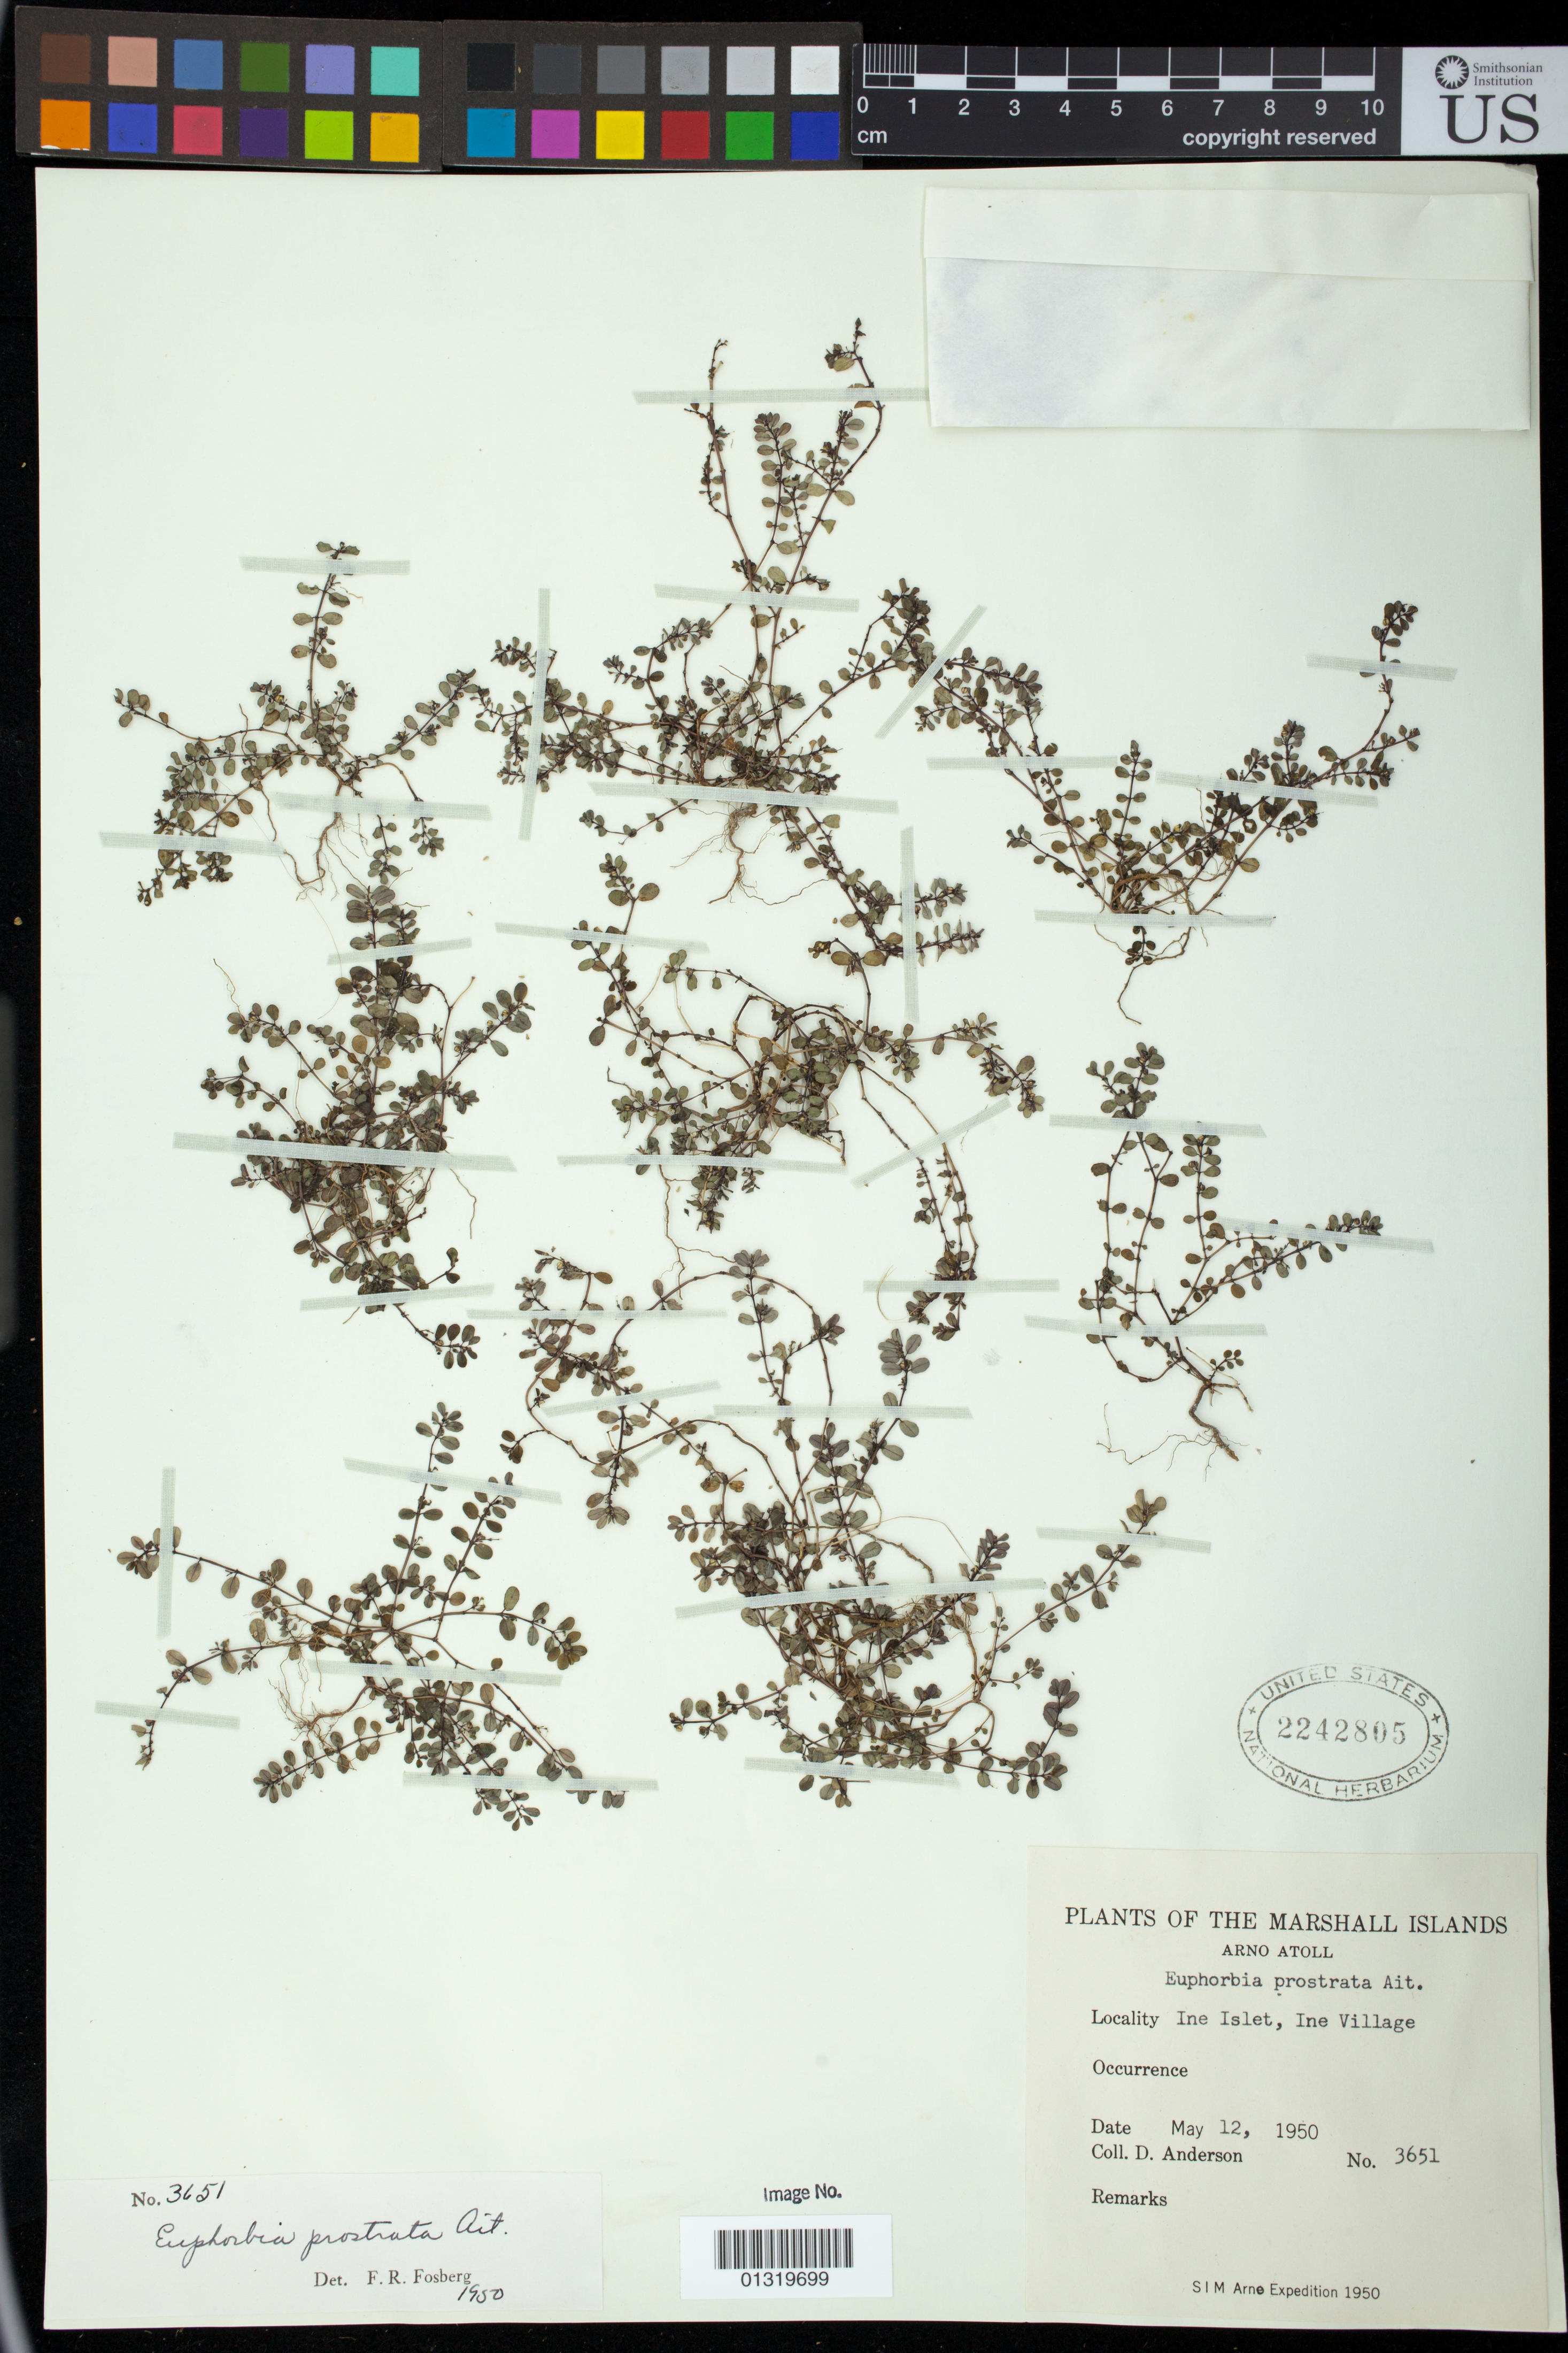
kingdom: Plantae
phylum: Tracheophyta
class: Magnoliopsida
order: Malpighiales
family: Euphorbiaceae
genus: Euphorbia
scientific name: Euphorbia prostrata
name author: Aiton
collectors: D. Anderson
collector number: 3651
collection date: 1950-05-12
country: Marshall Islands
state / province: Arno Atoll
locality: Ine Islet, Ine Village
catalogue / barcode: US 2242805